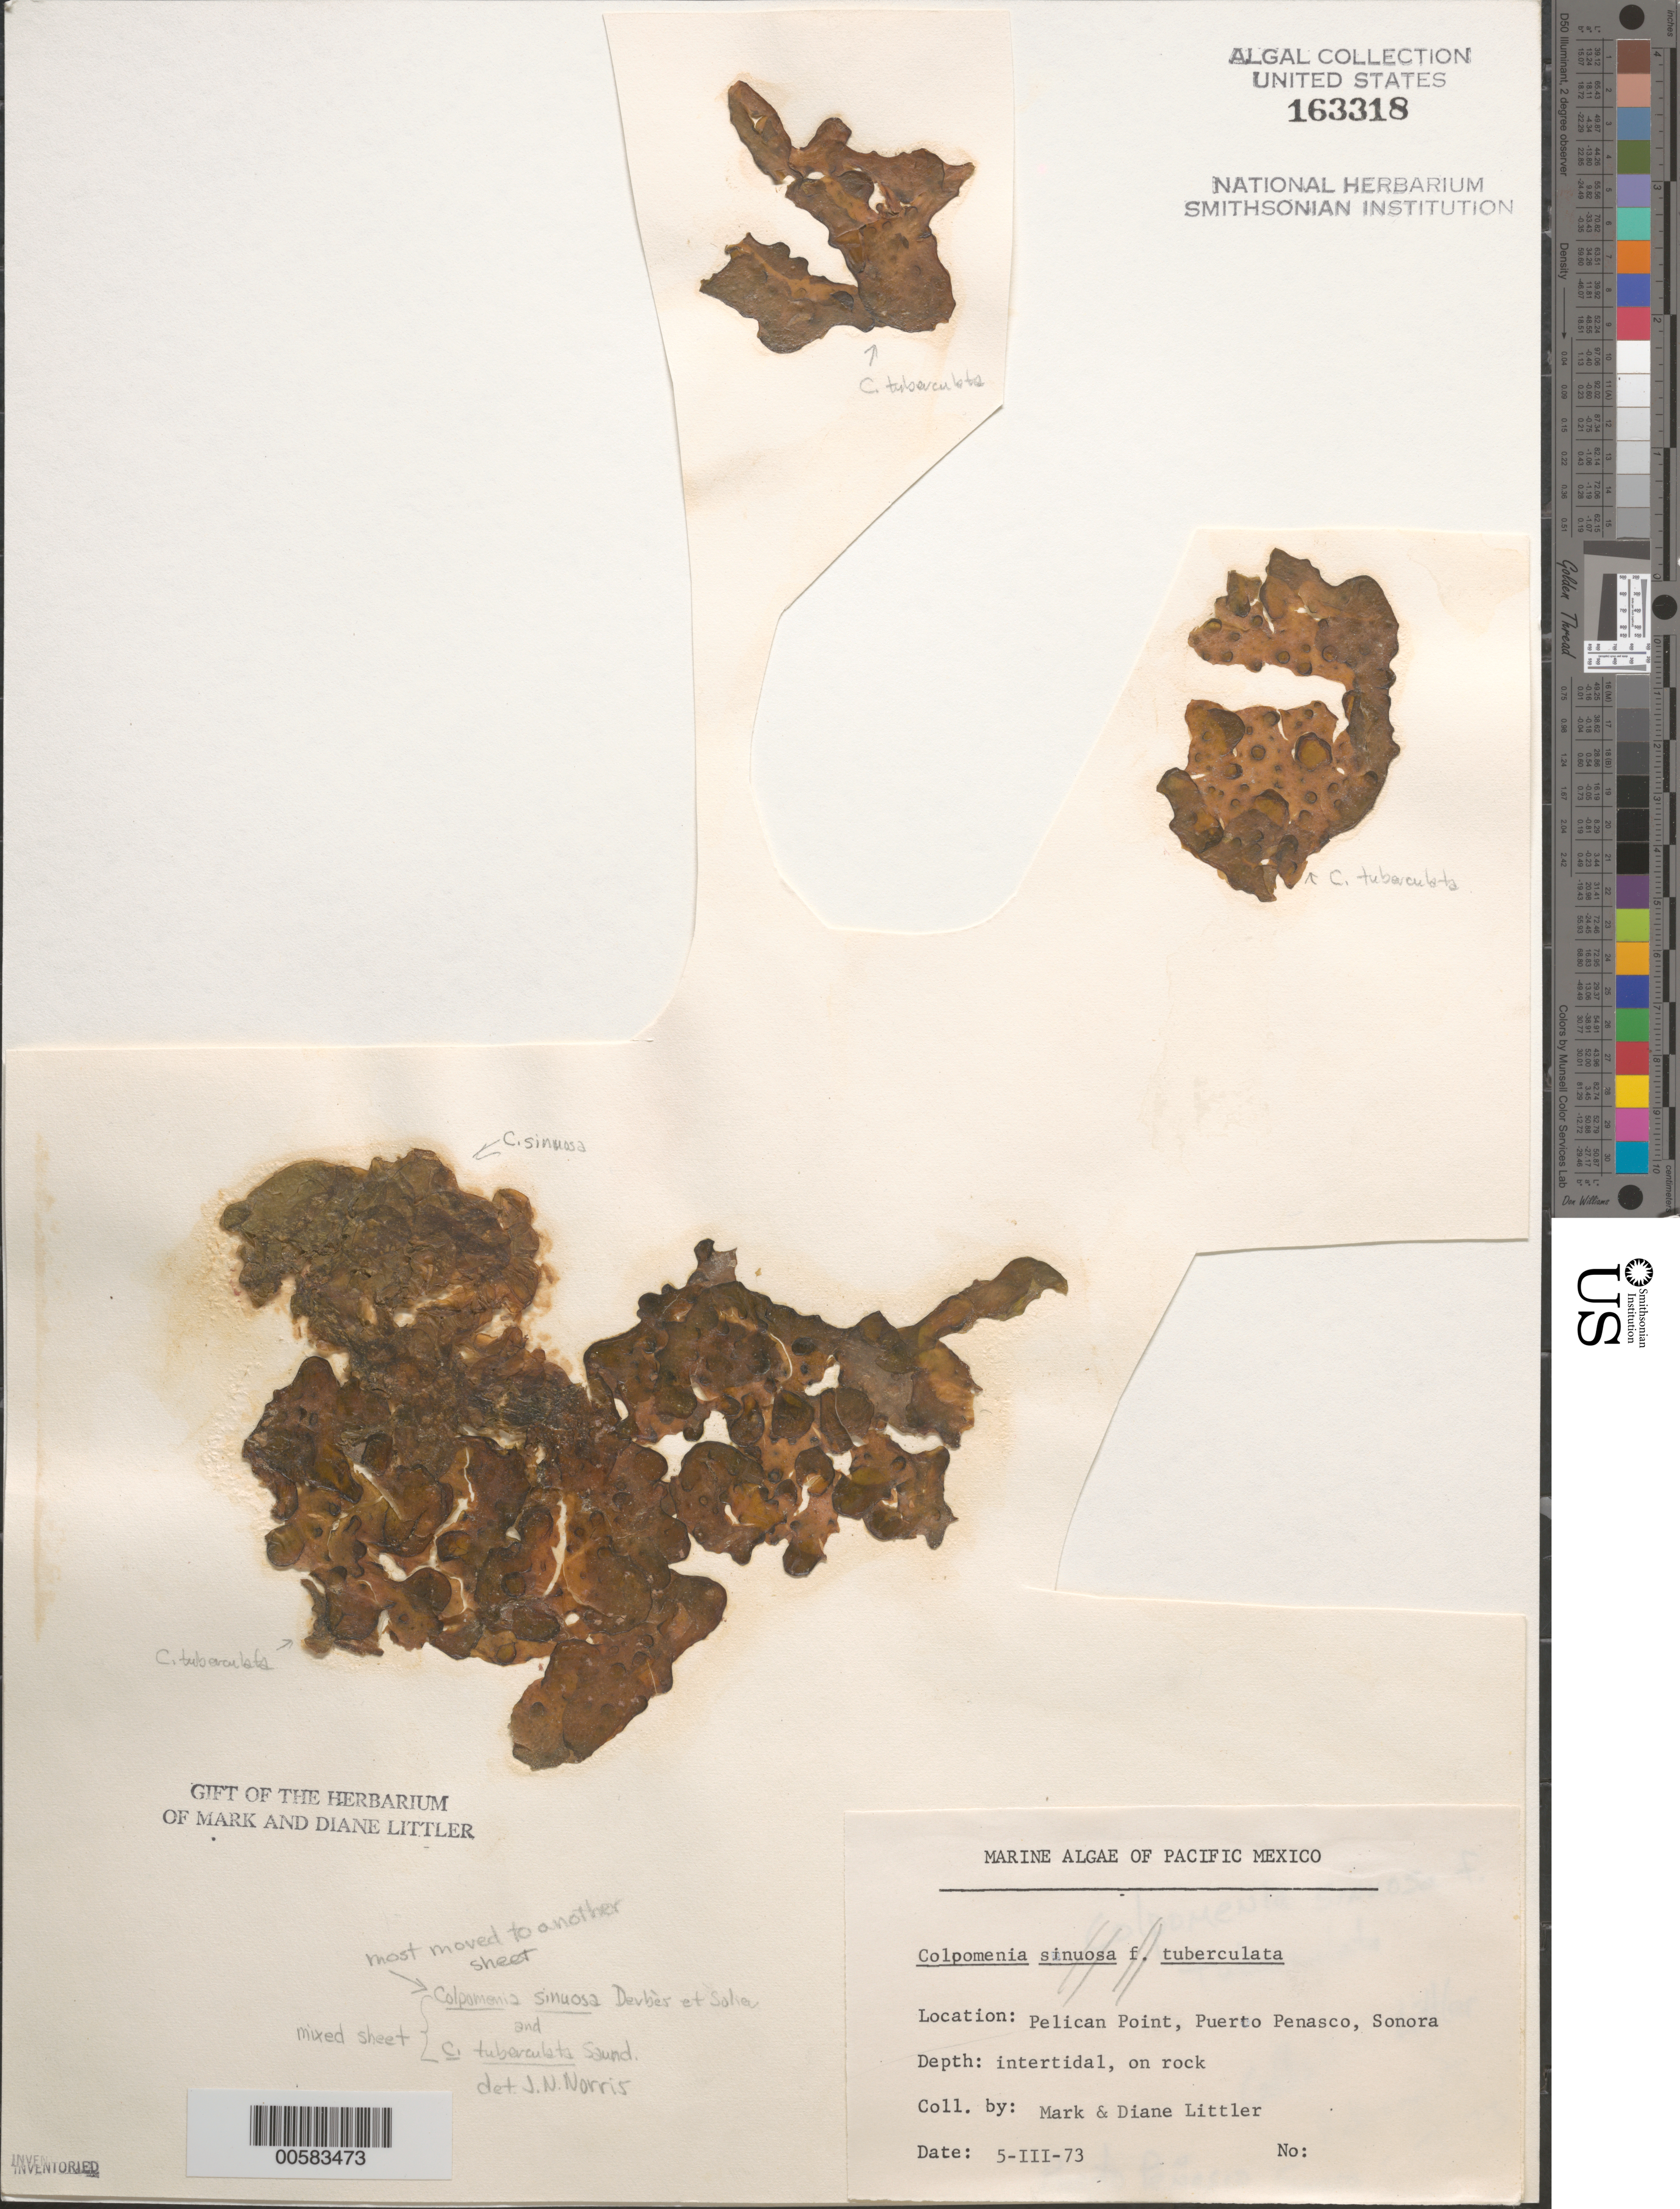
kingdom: Chromista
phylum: Ochrophyta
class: Phaeophyceae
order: Scytosiphonales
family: Scytosiphonaceae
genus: Colpomenia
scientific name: Colpomenia tuberculata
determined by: Norris, James N.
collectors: M. M. Littler & D. S. Littler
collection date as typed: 05 Mar 1973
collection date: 1973-03-05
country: Mexico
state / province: Sonora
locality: Punta Pelicano, Puerto Penasco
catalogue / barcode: US 163318